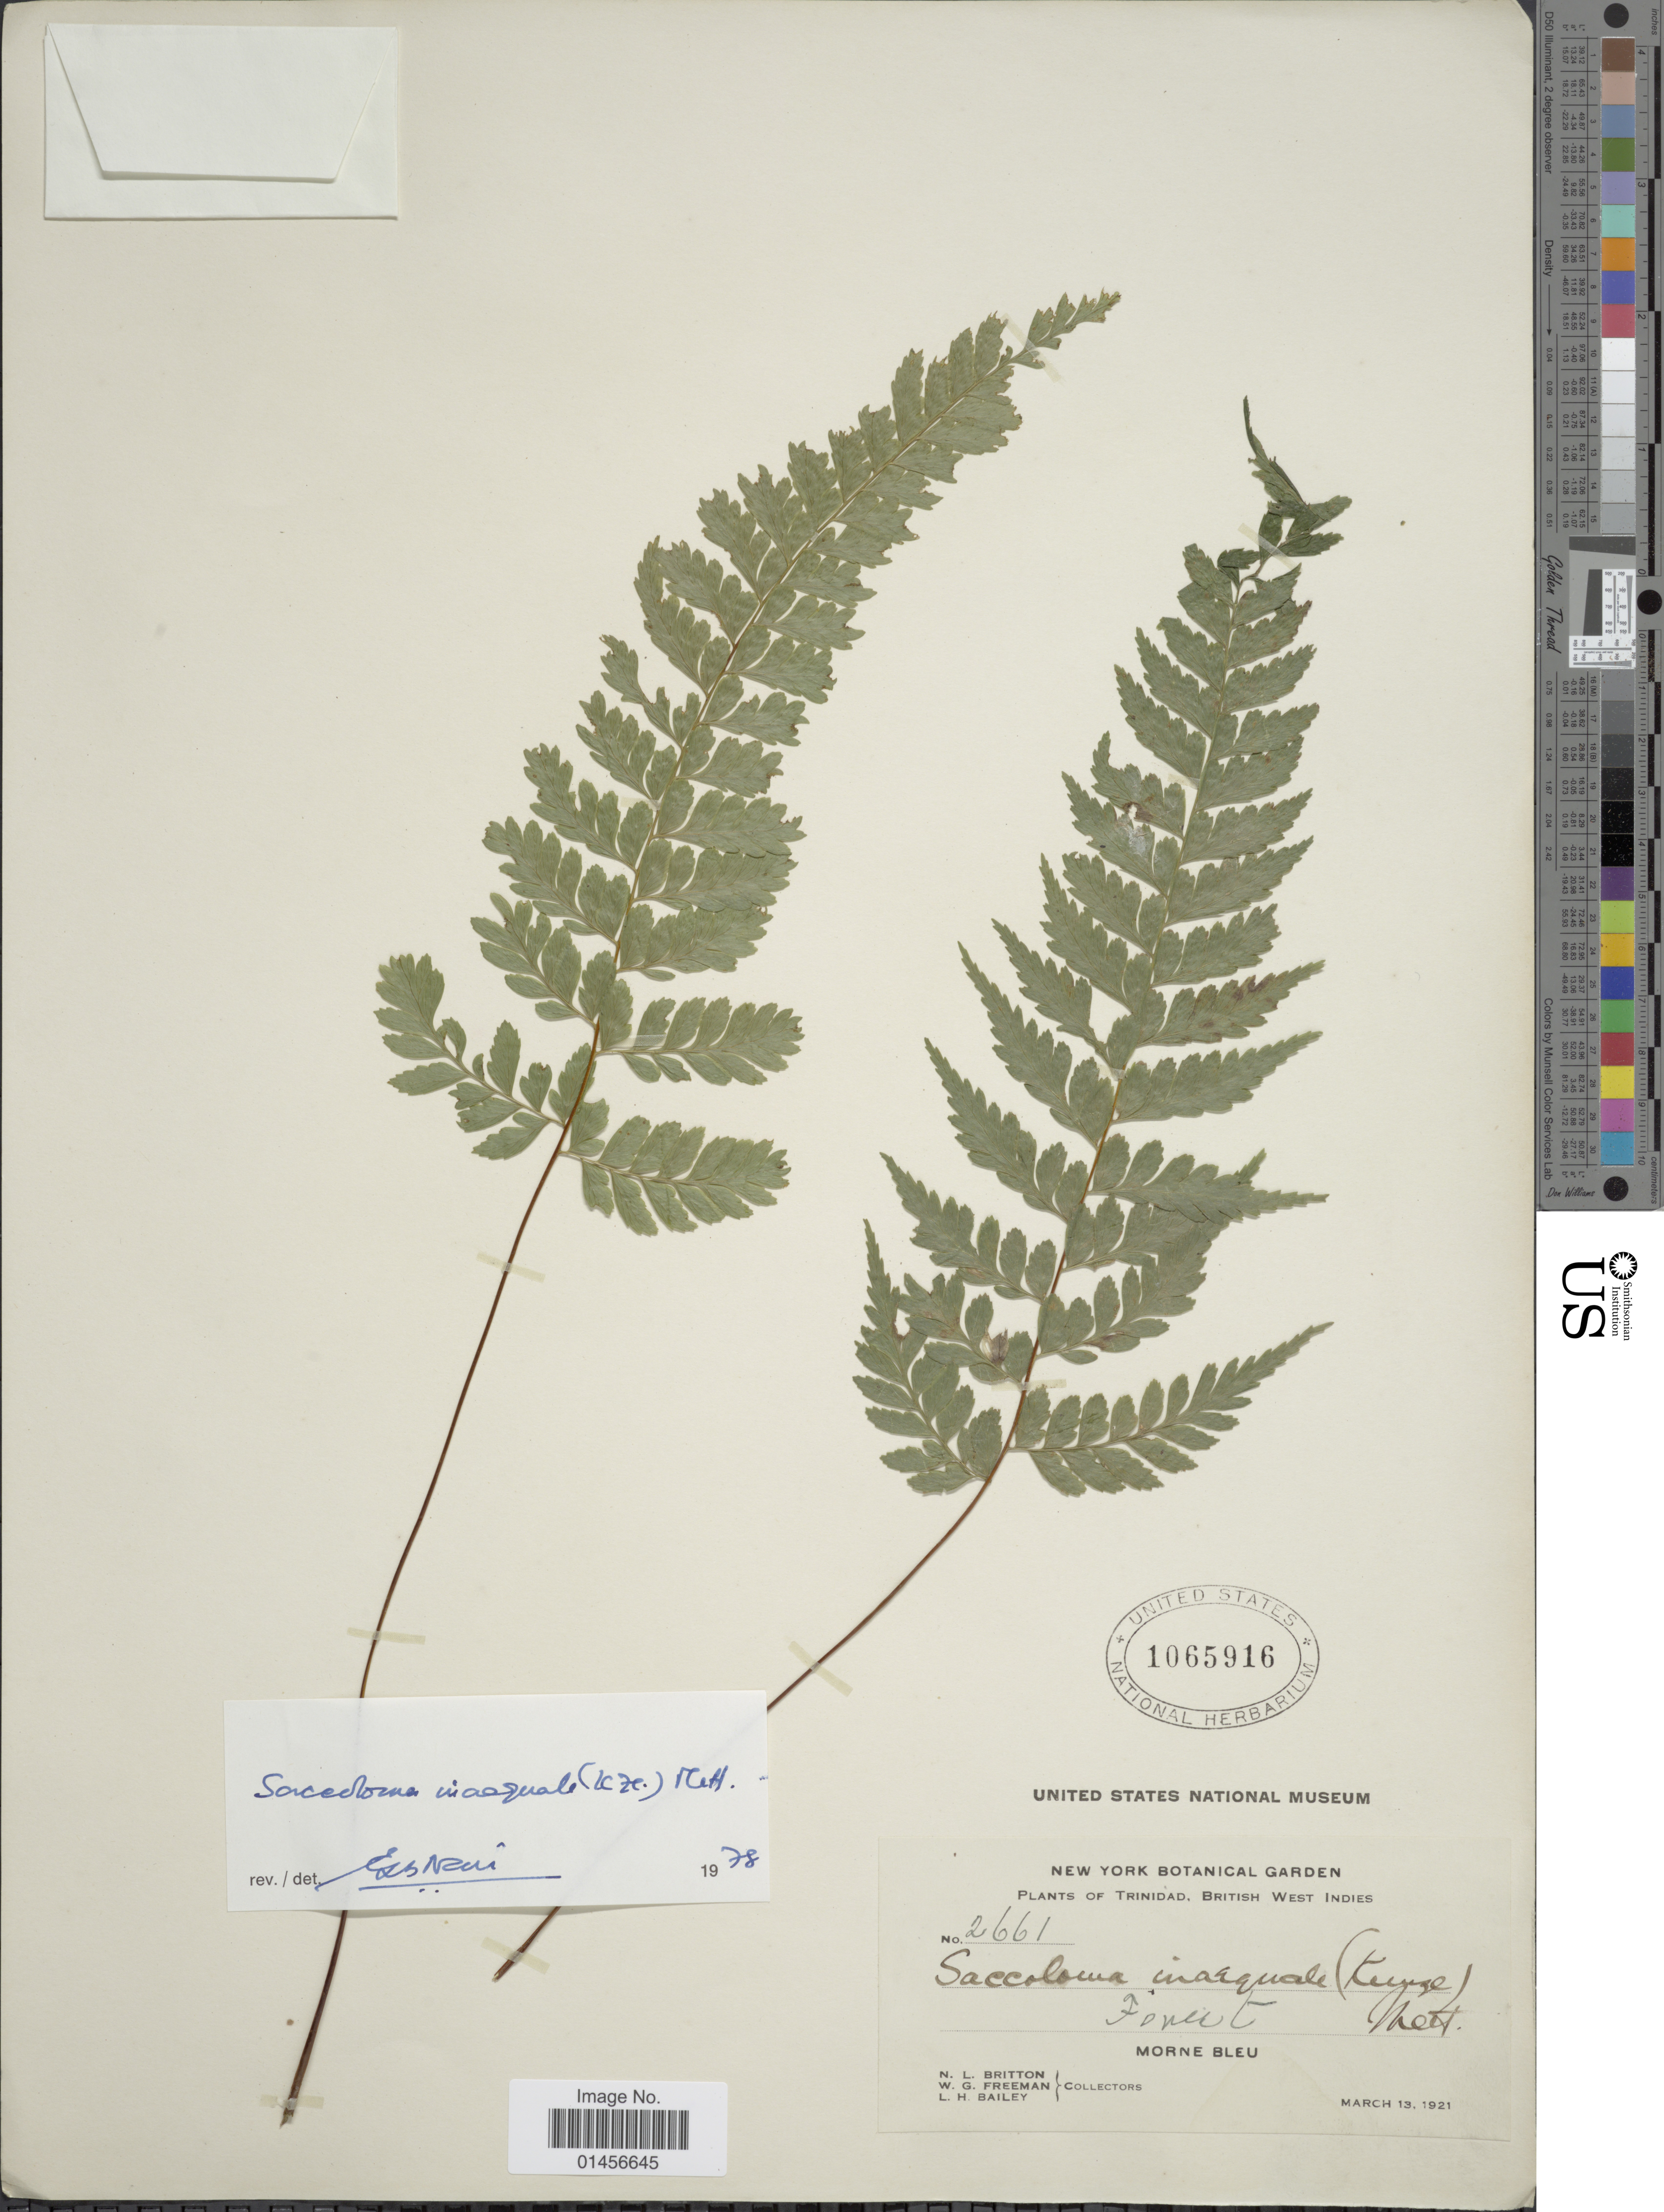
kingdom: Plantae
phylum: Tracheophyta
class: Polypodiopsida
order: Polypodiales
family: Saccolomataceae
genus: Saccoloma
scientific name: Saccoloma inaequale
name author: (Kunze) Mett.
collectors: N. Britton, W. Freeman & L. H. Bailey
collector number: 2661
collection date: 1921-03-13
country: Trinidad and Tobago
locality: Trinidad, Forest, Morne Bleu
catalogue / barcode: US 1065916